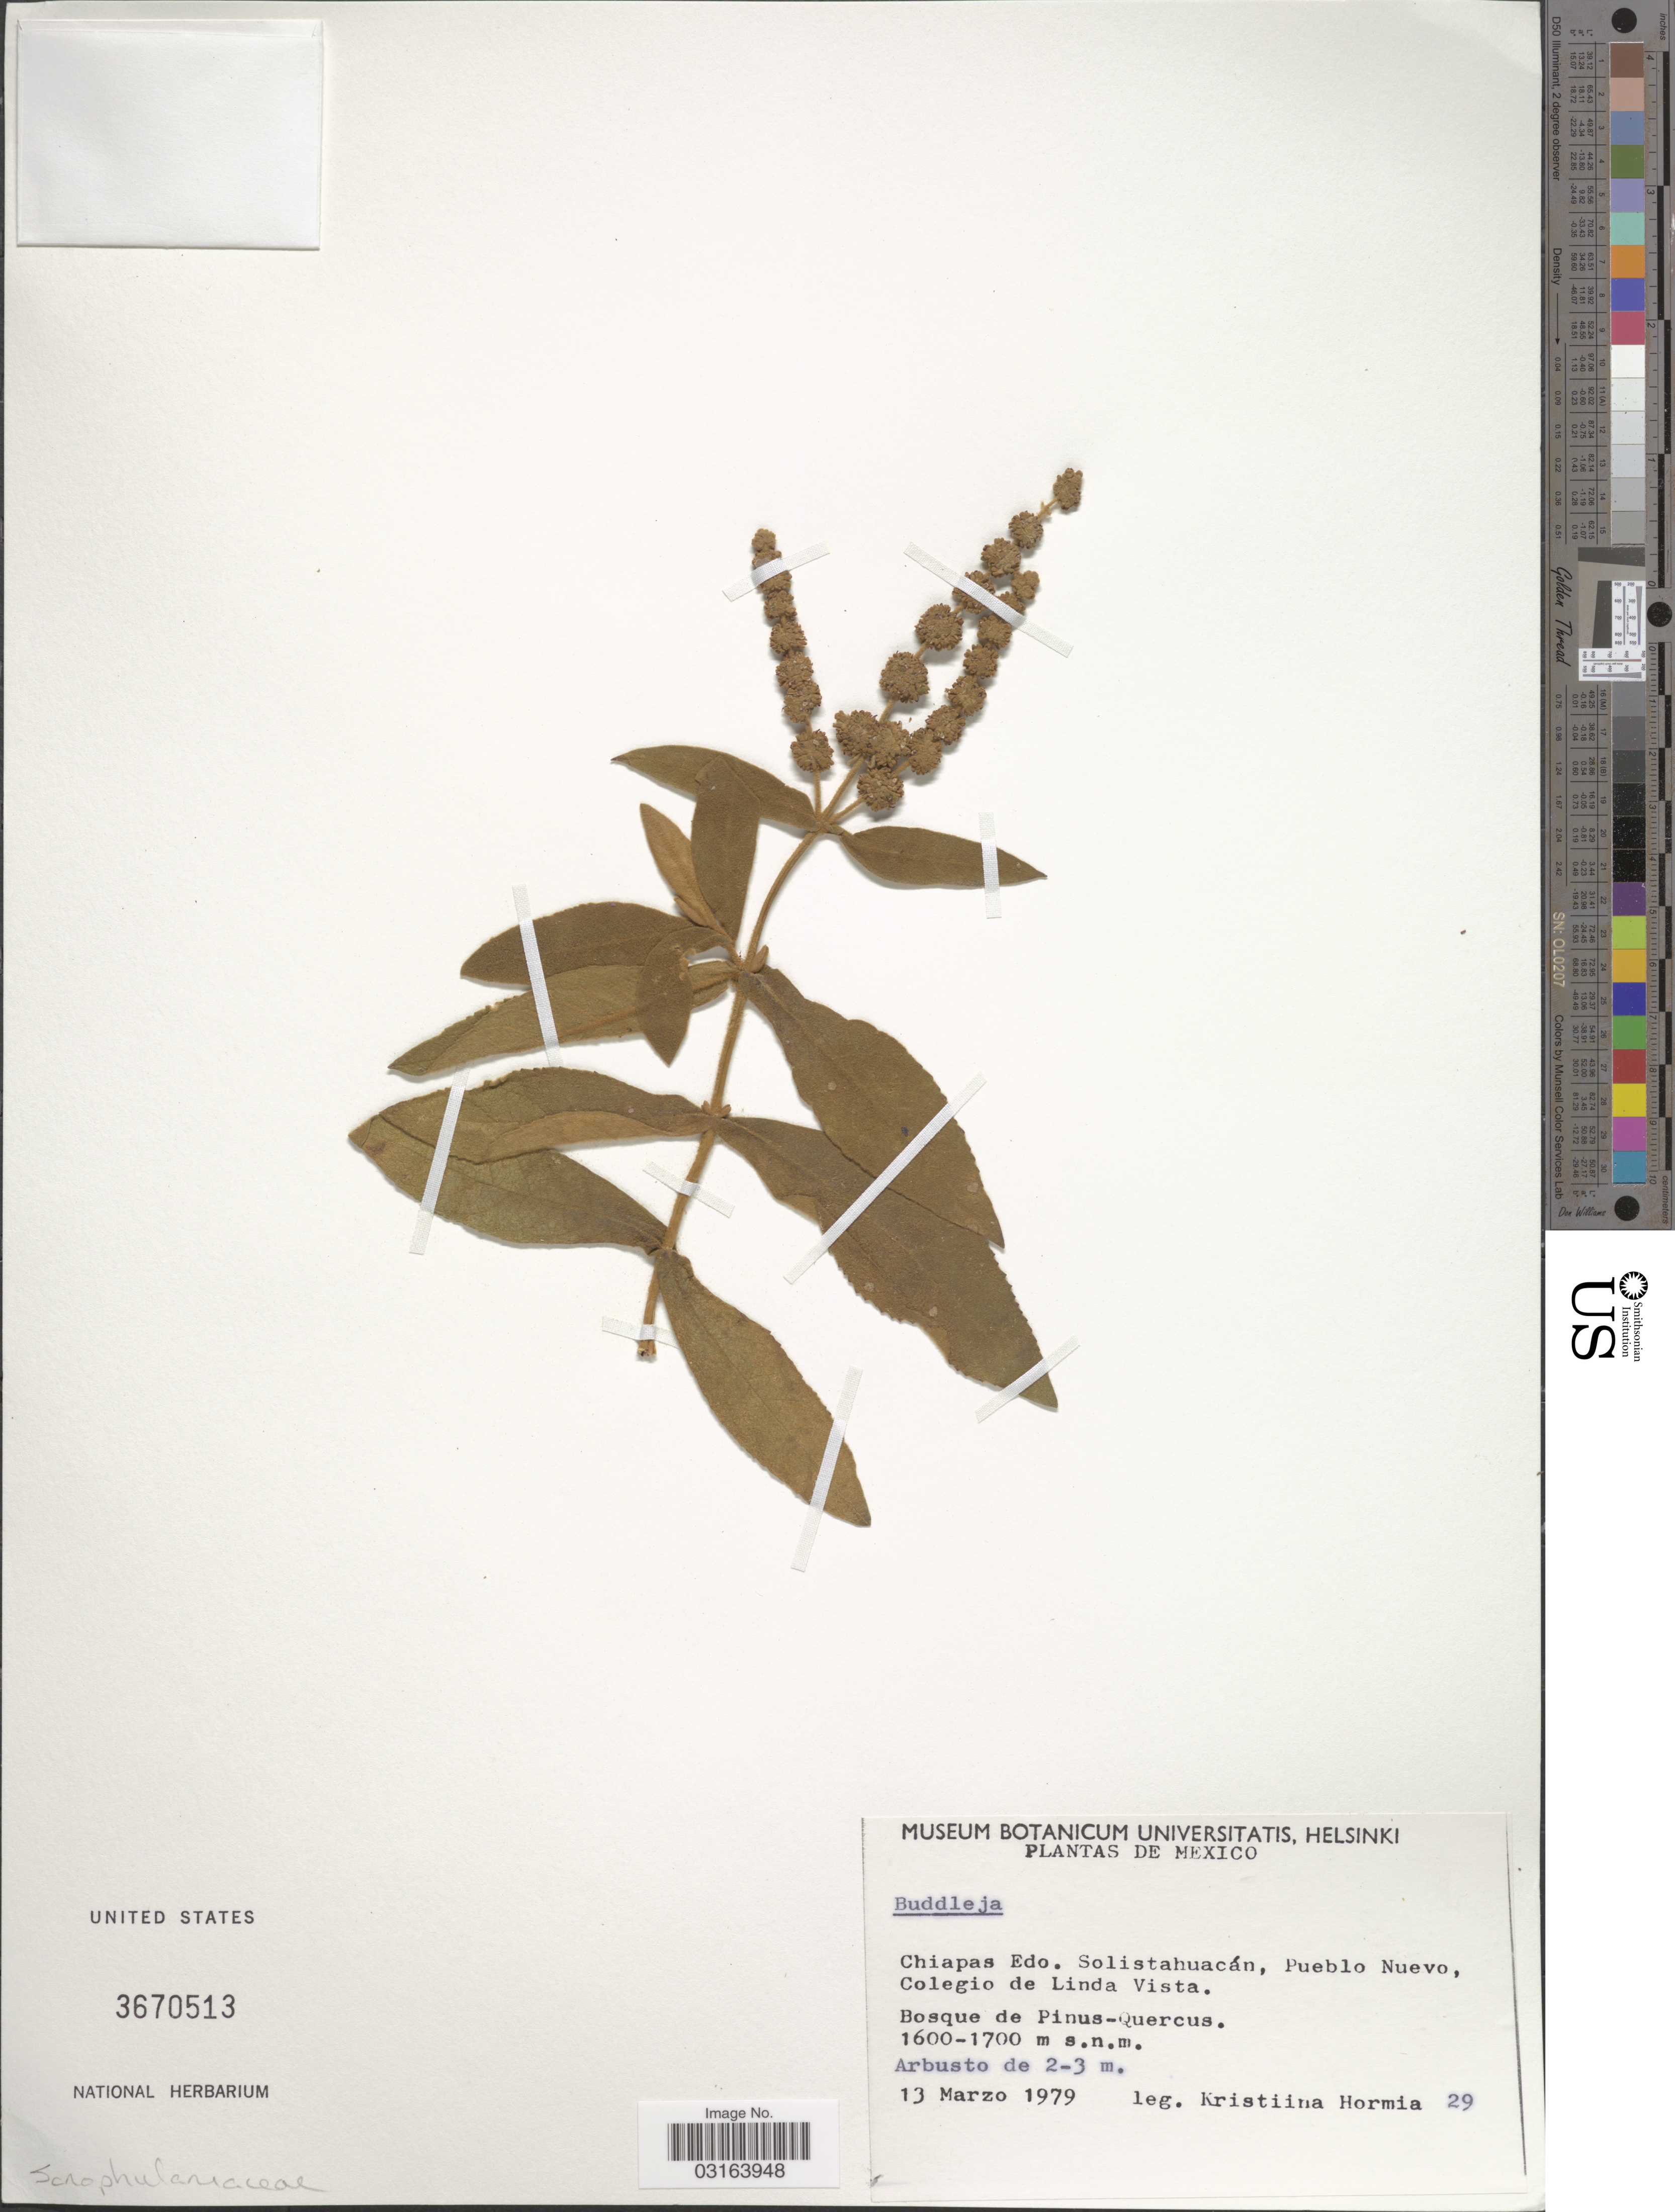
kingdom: Plantae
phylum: Tracheophyta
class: Magnoliopsida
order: Lamiales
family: Scrophulariaceae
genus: Buddleja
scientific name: Buddleja sp.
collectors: K. Hormia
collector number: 29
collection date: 1979-03-13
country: Mexico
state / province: Chiapas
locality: Solistahuacán, Pueblo Nuevo, Colegio de Linda Vista.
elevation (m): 1600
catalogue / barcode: US 3670513